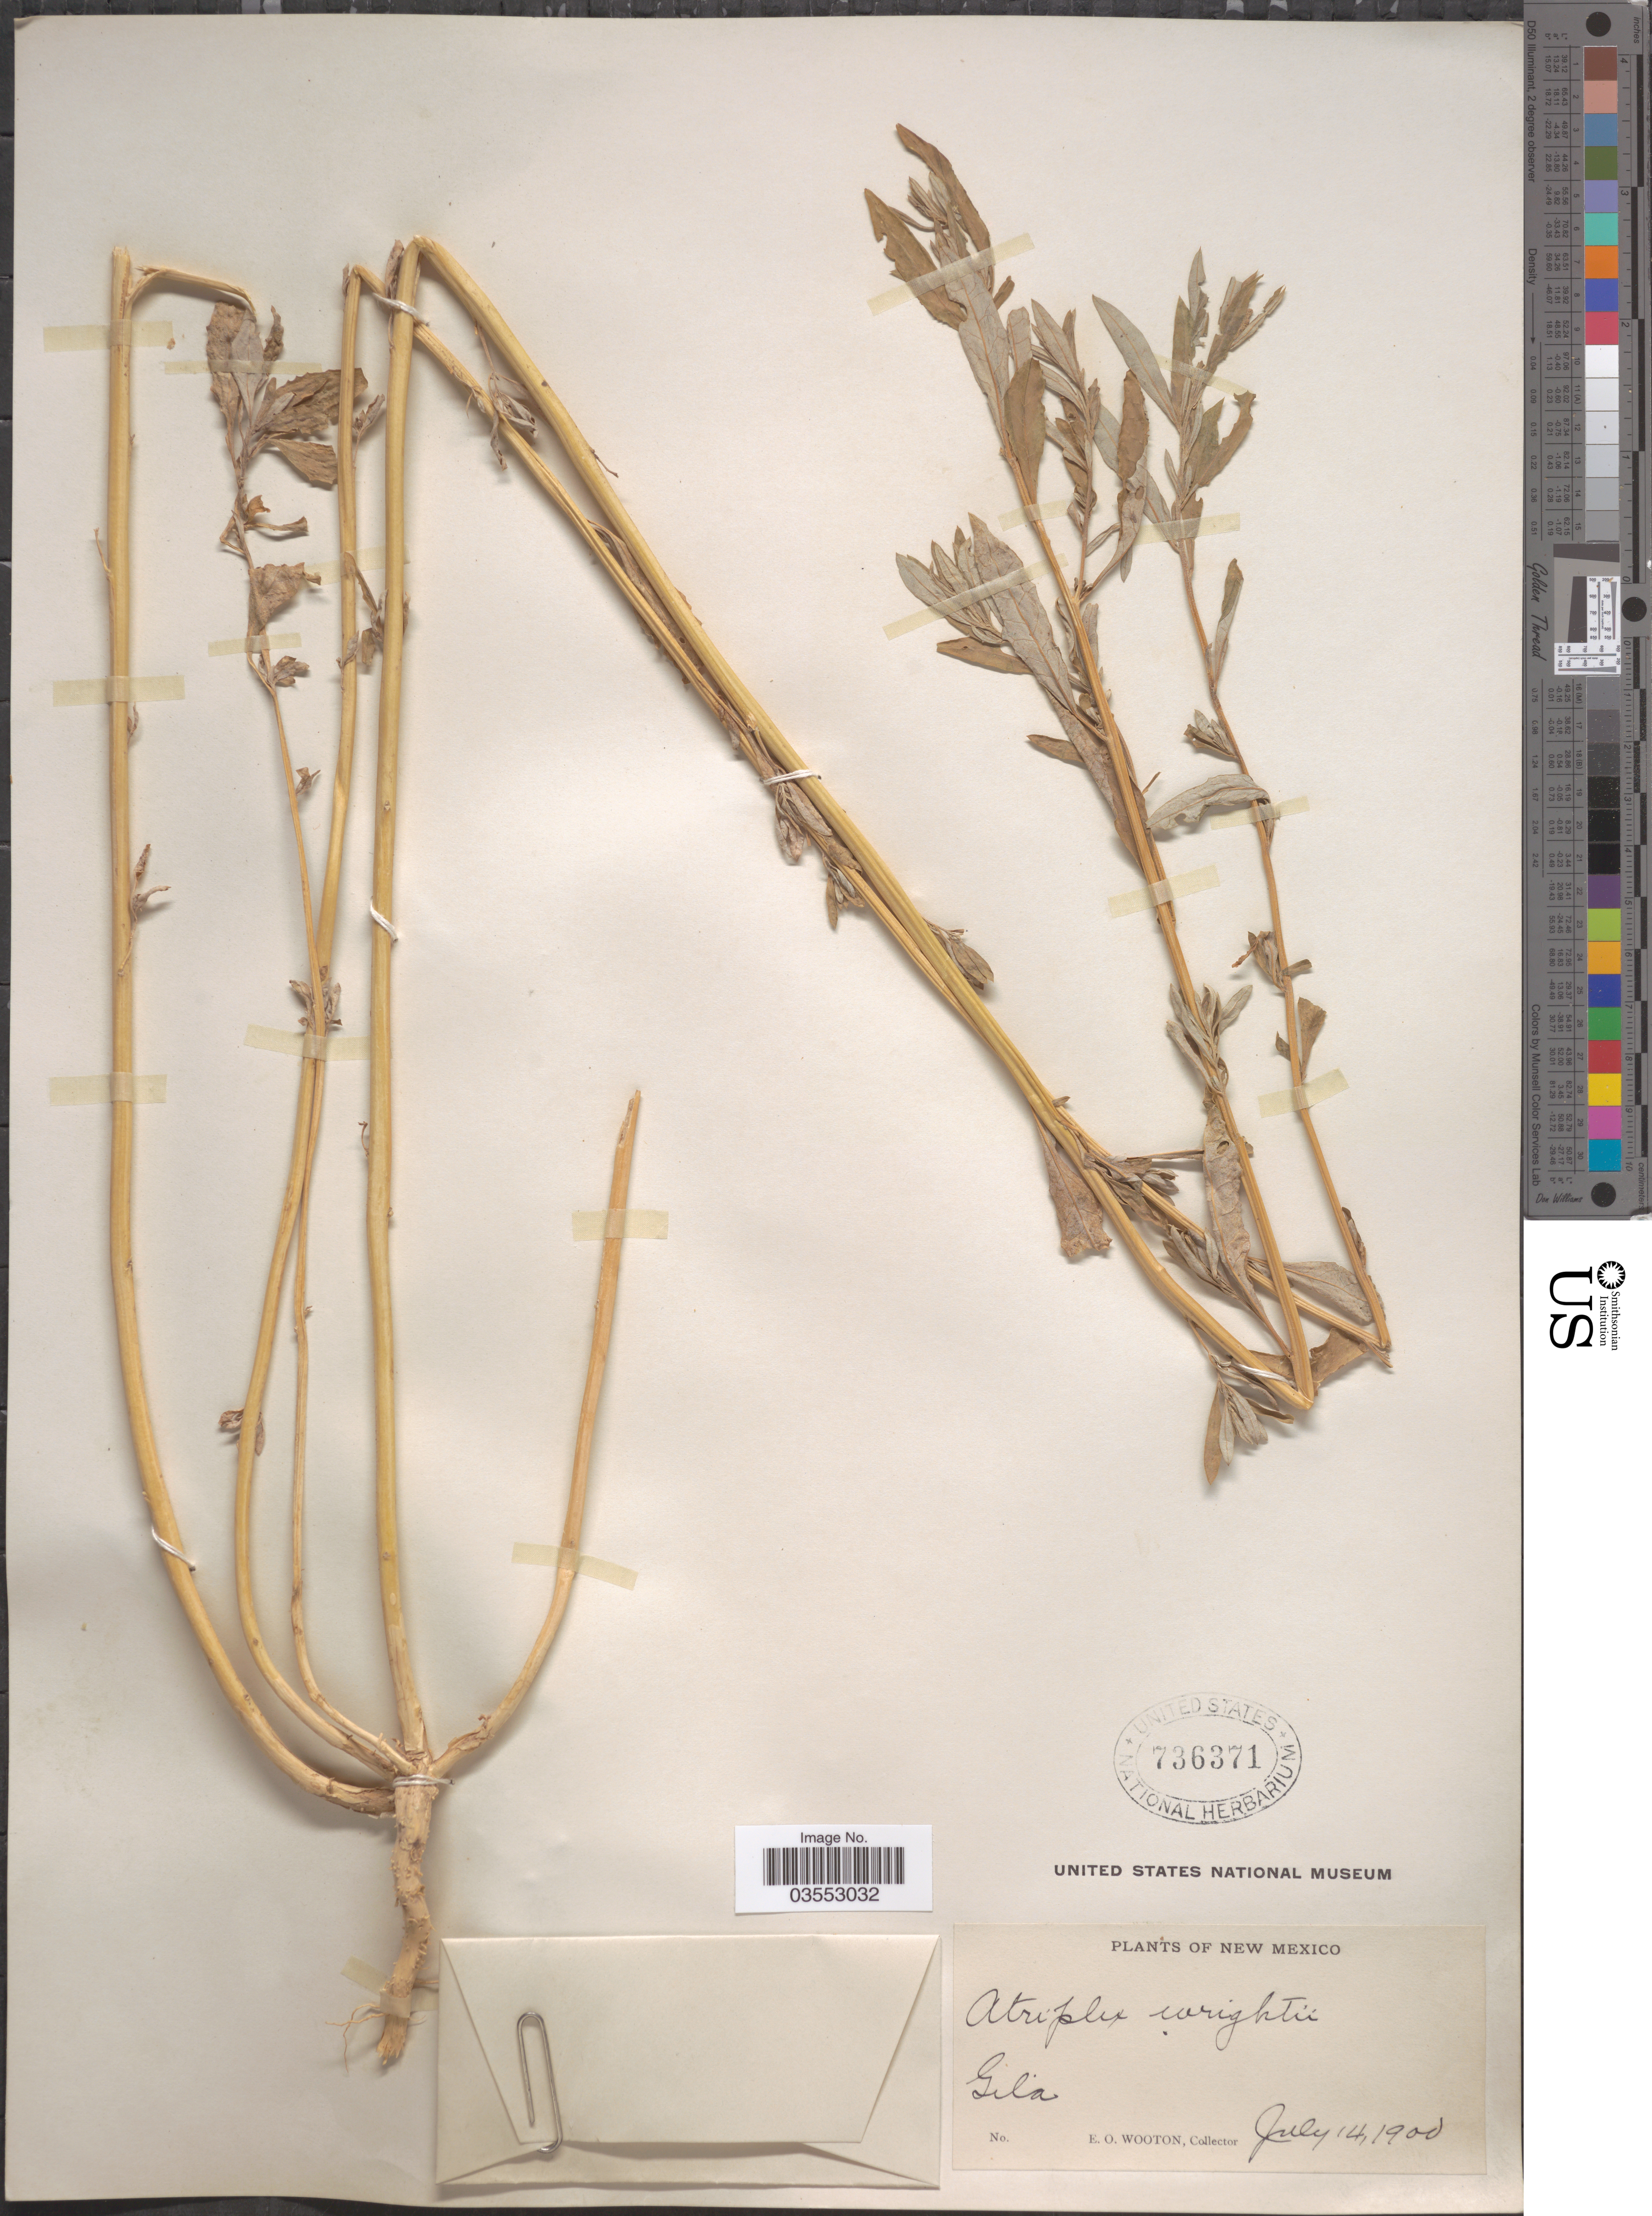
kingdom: Plantae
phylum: Tracheophyta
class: Magnoliopsida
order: Caryophyllales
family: Amaranthaceae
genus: Atriplex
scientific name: Atriplex wrightii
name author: S. Watson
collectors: E. O. Wooton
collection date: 1900-07-14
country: United States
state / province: New Mexico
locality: Gila.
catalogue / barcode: US 736371